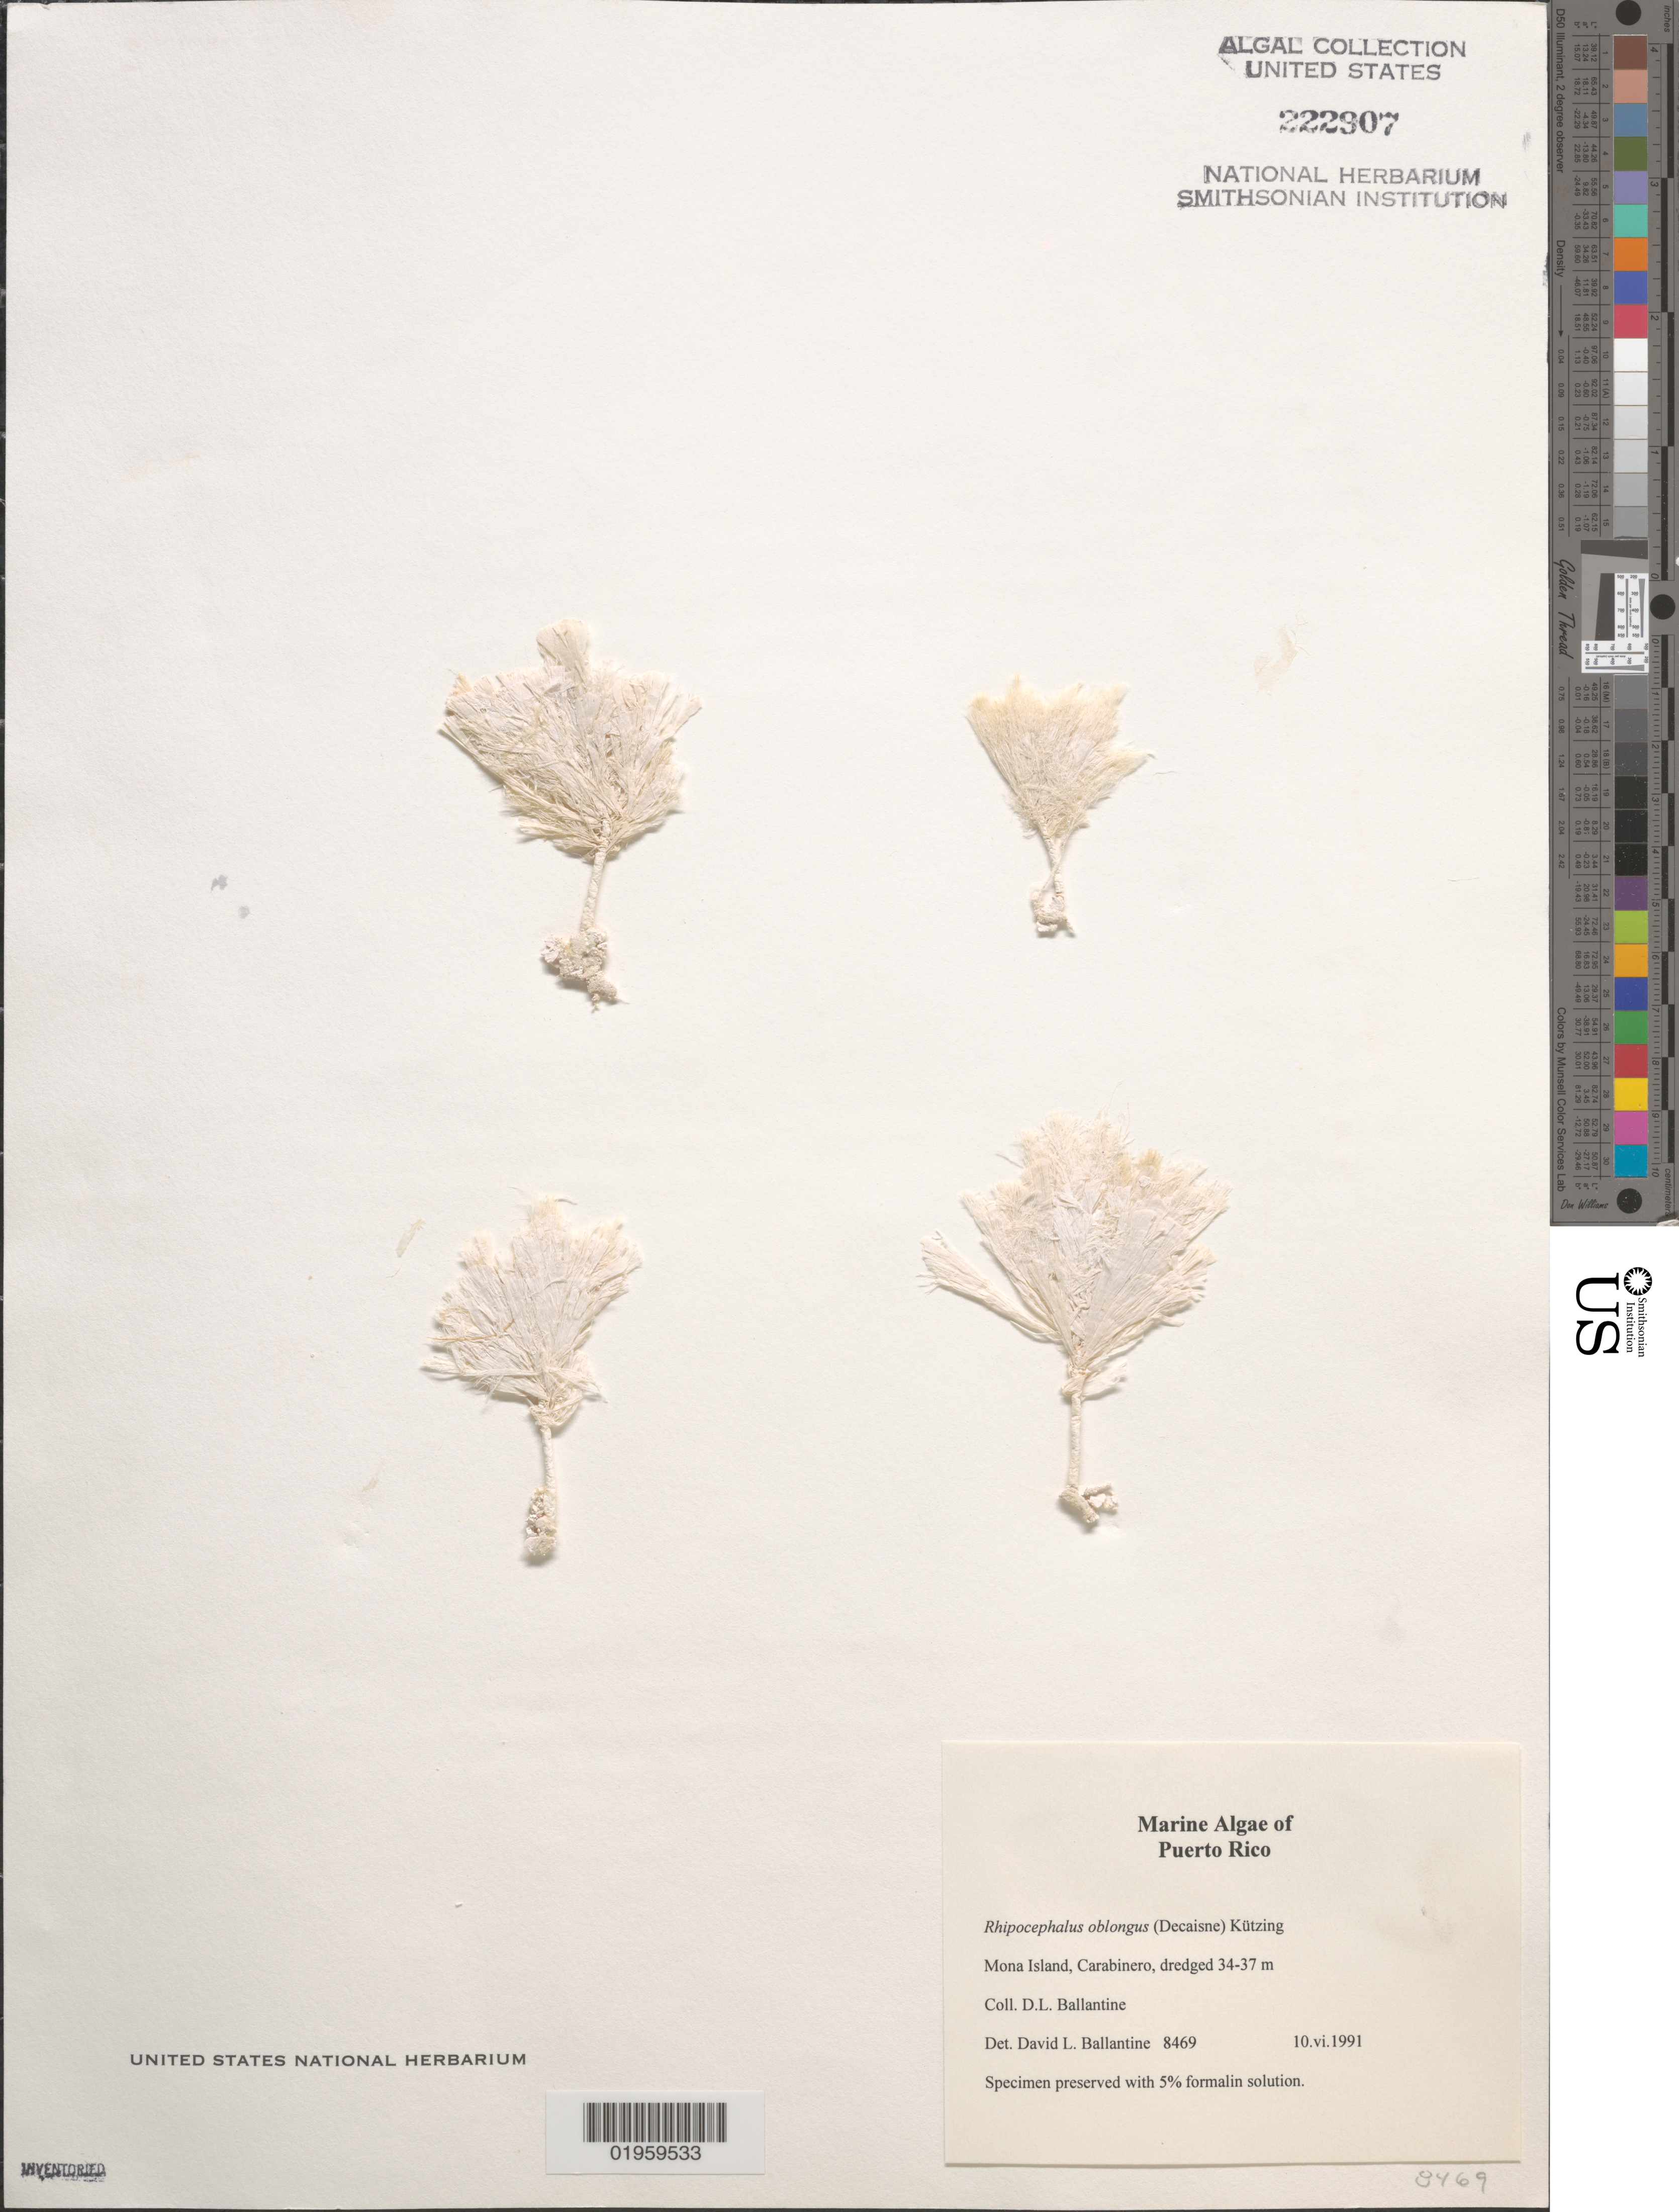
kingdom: Plantae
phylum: Chlorophyta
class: Ulvophyceae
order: Bryopsidales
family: Udoteaceae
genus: Rhipocephalus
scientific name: Rhipocephalus oblongus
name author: (Decne.) Kütz.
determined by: Ballantine, D. L.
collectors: D.L. Ballantine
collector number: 8469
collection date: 1991-06-10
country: Puerto Rico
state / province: Mayagüez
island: Mona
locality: Carabinero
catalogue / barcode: US 222907